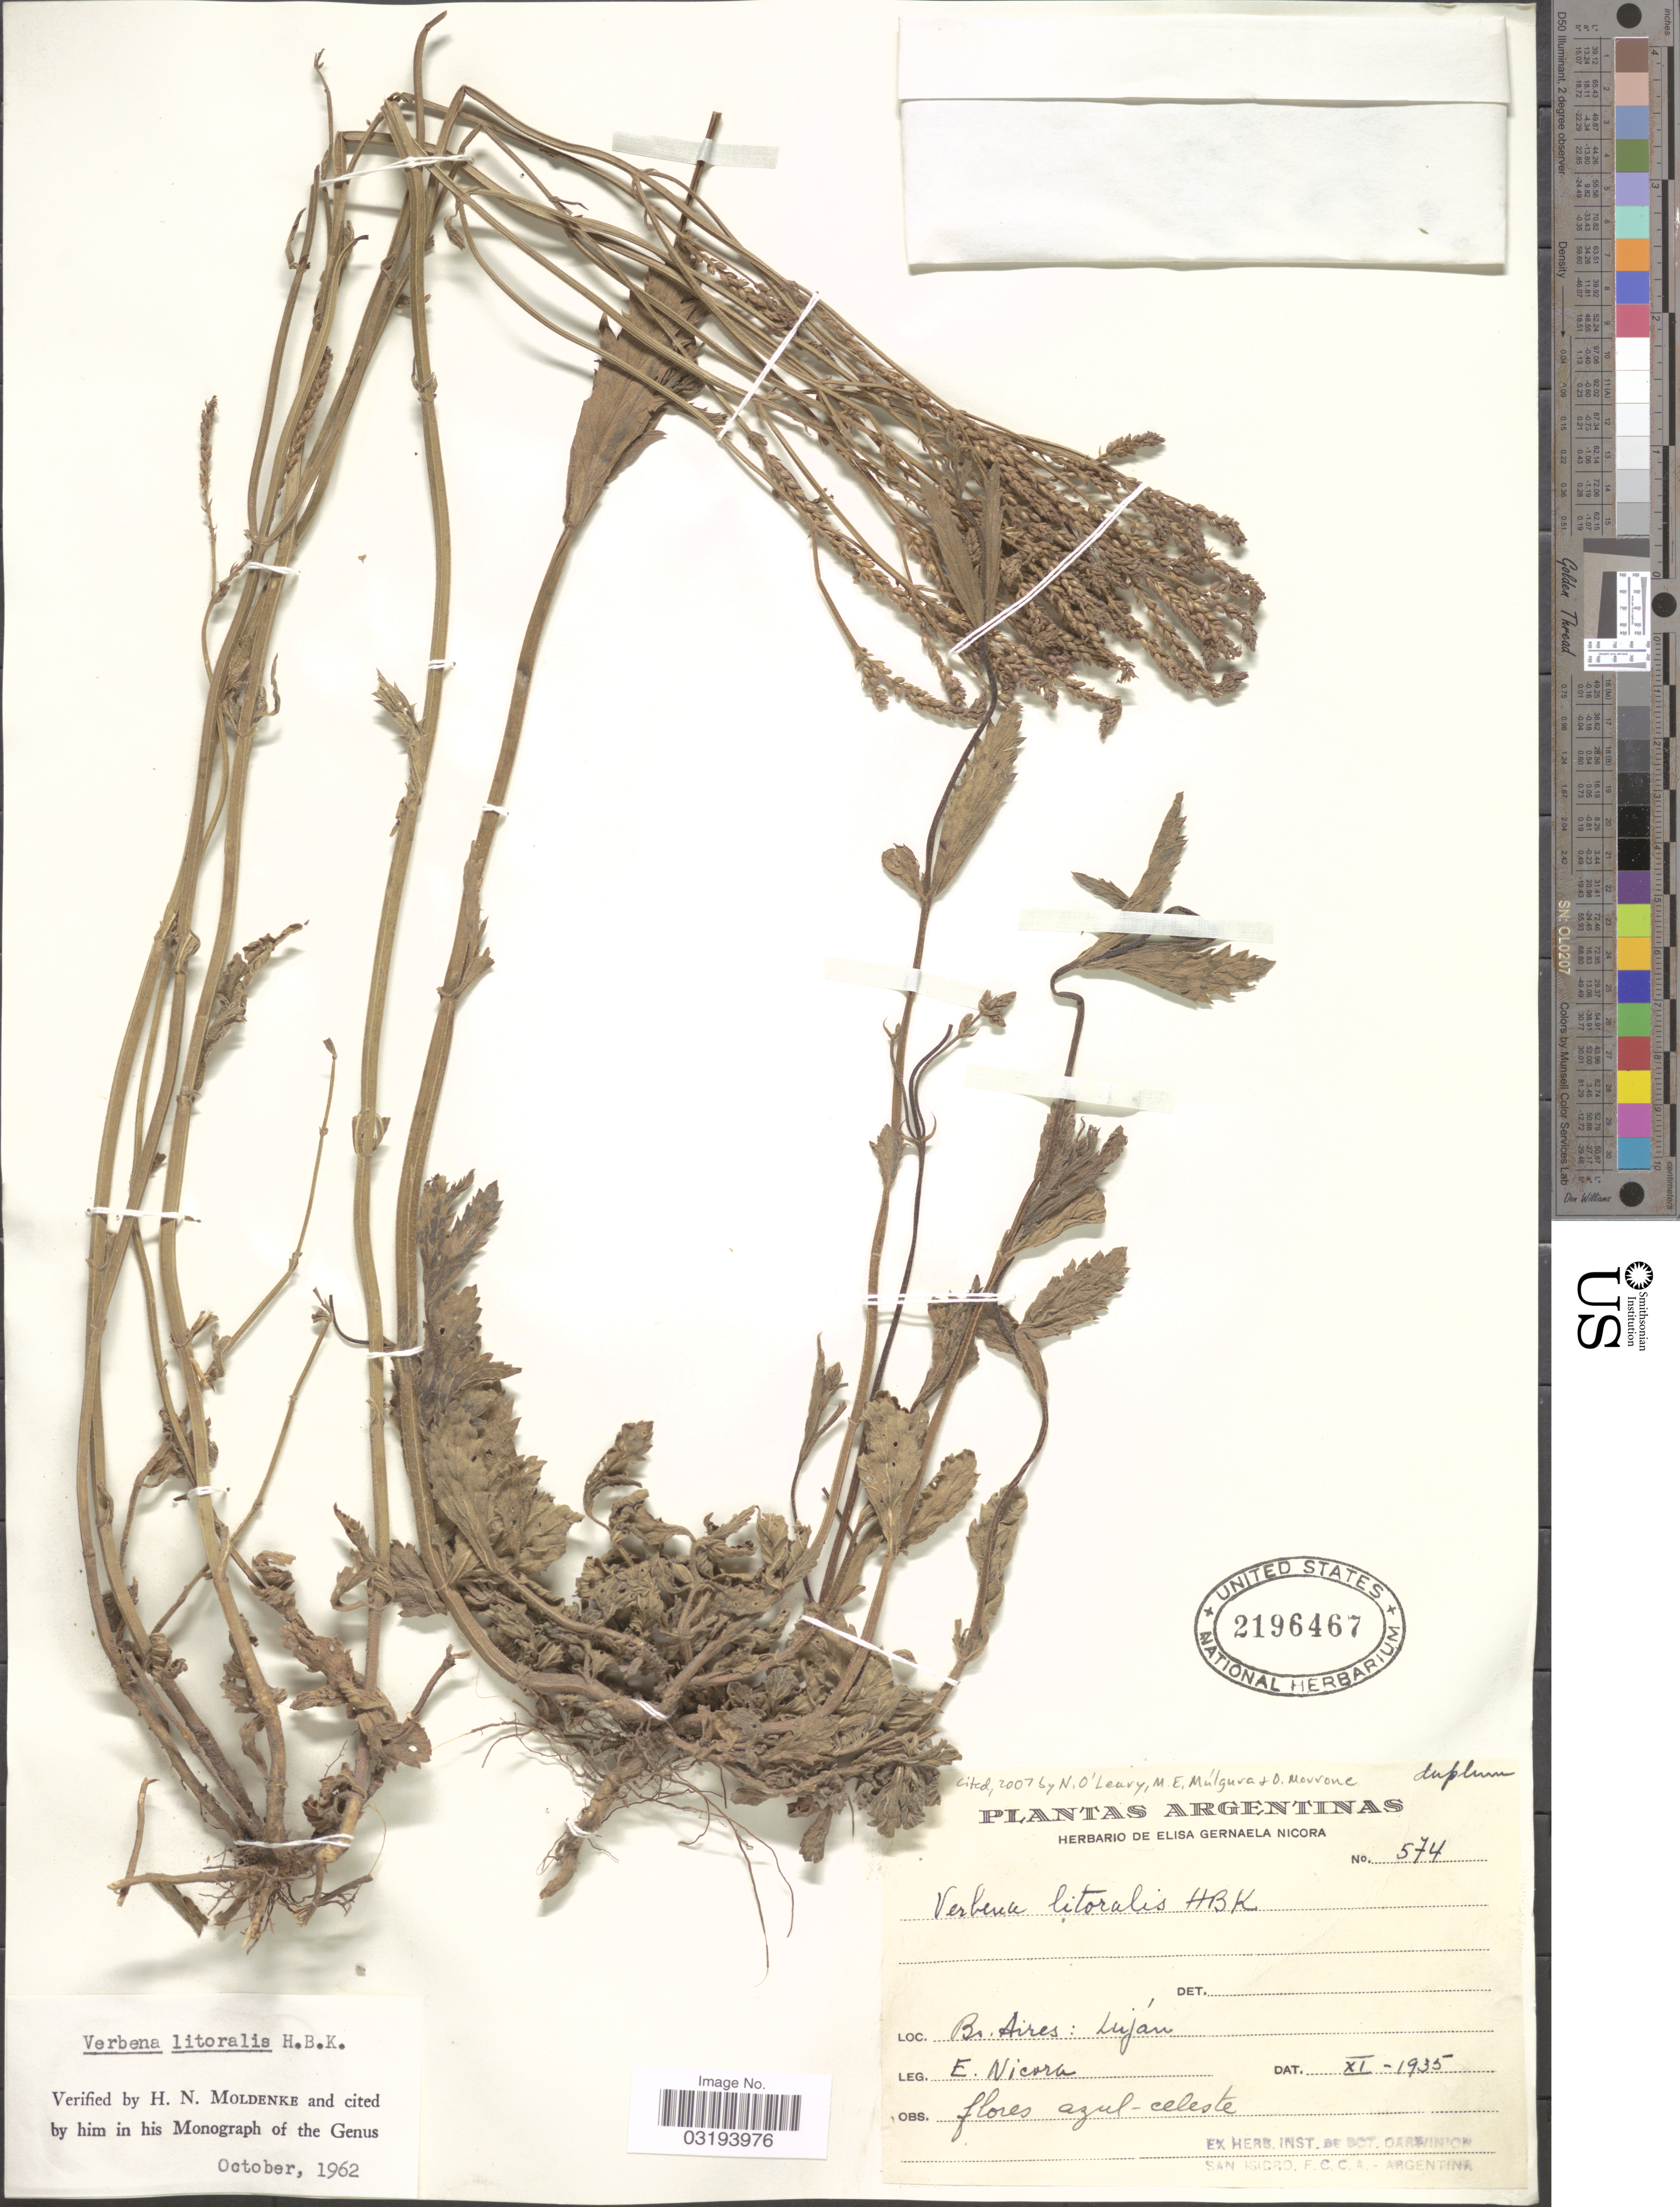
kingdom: Plantae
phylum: Tracheophyta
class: Magnoliopsida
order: Lamiales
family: Verbenaceae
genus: Verbena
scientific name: Verbena litoralis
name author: Kunth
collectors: E. Nicora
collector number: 574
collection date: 1935-11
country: Argentina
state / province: Buenos Aires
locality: Luján.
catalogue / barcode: US 2196467